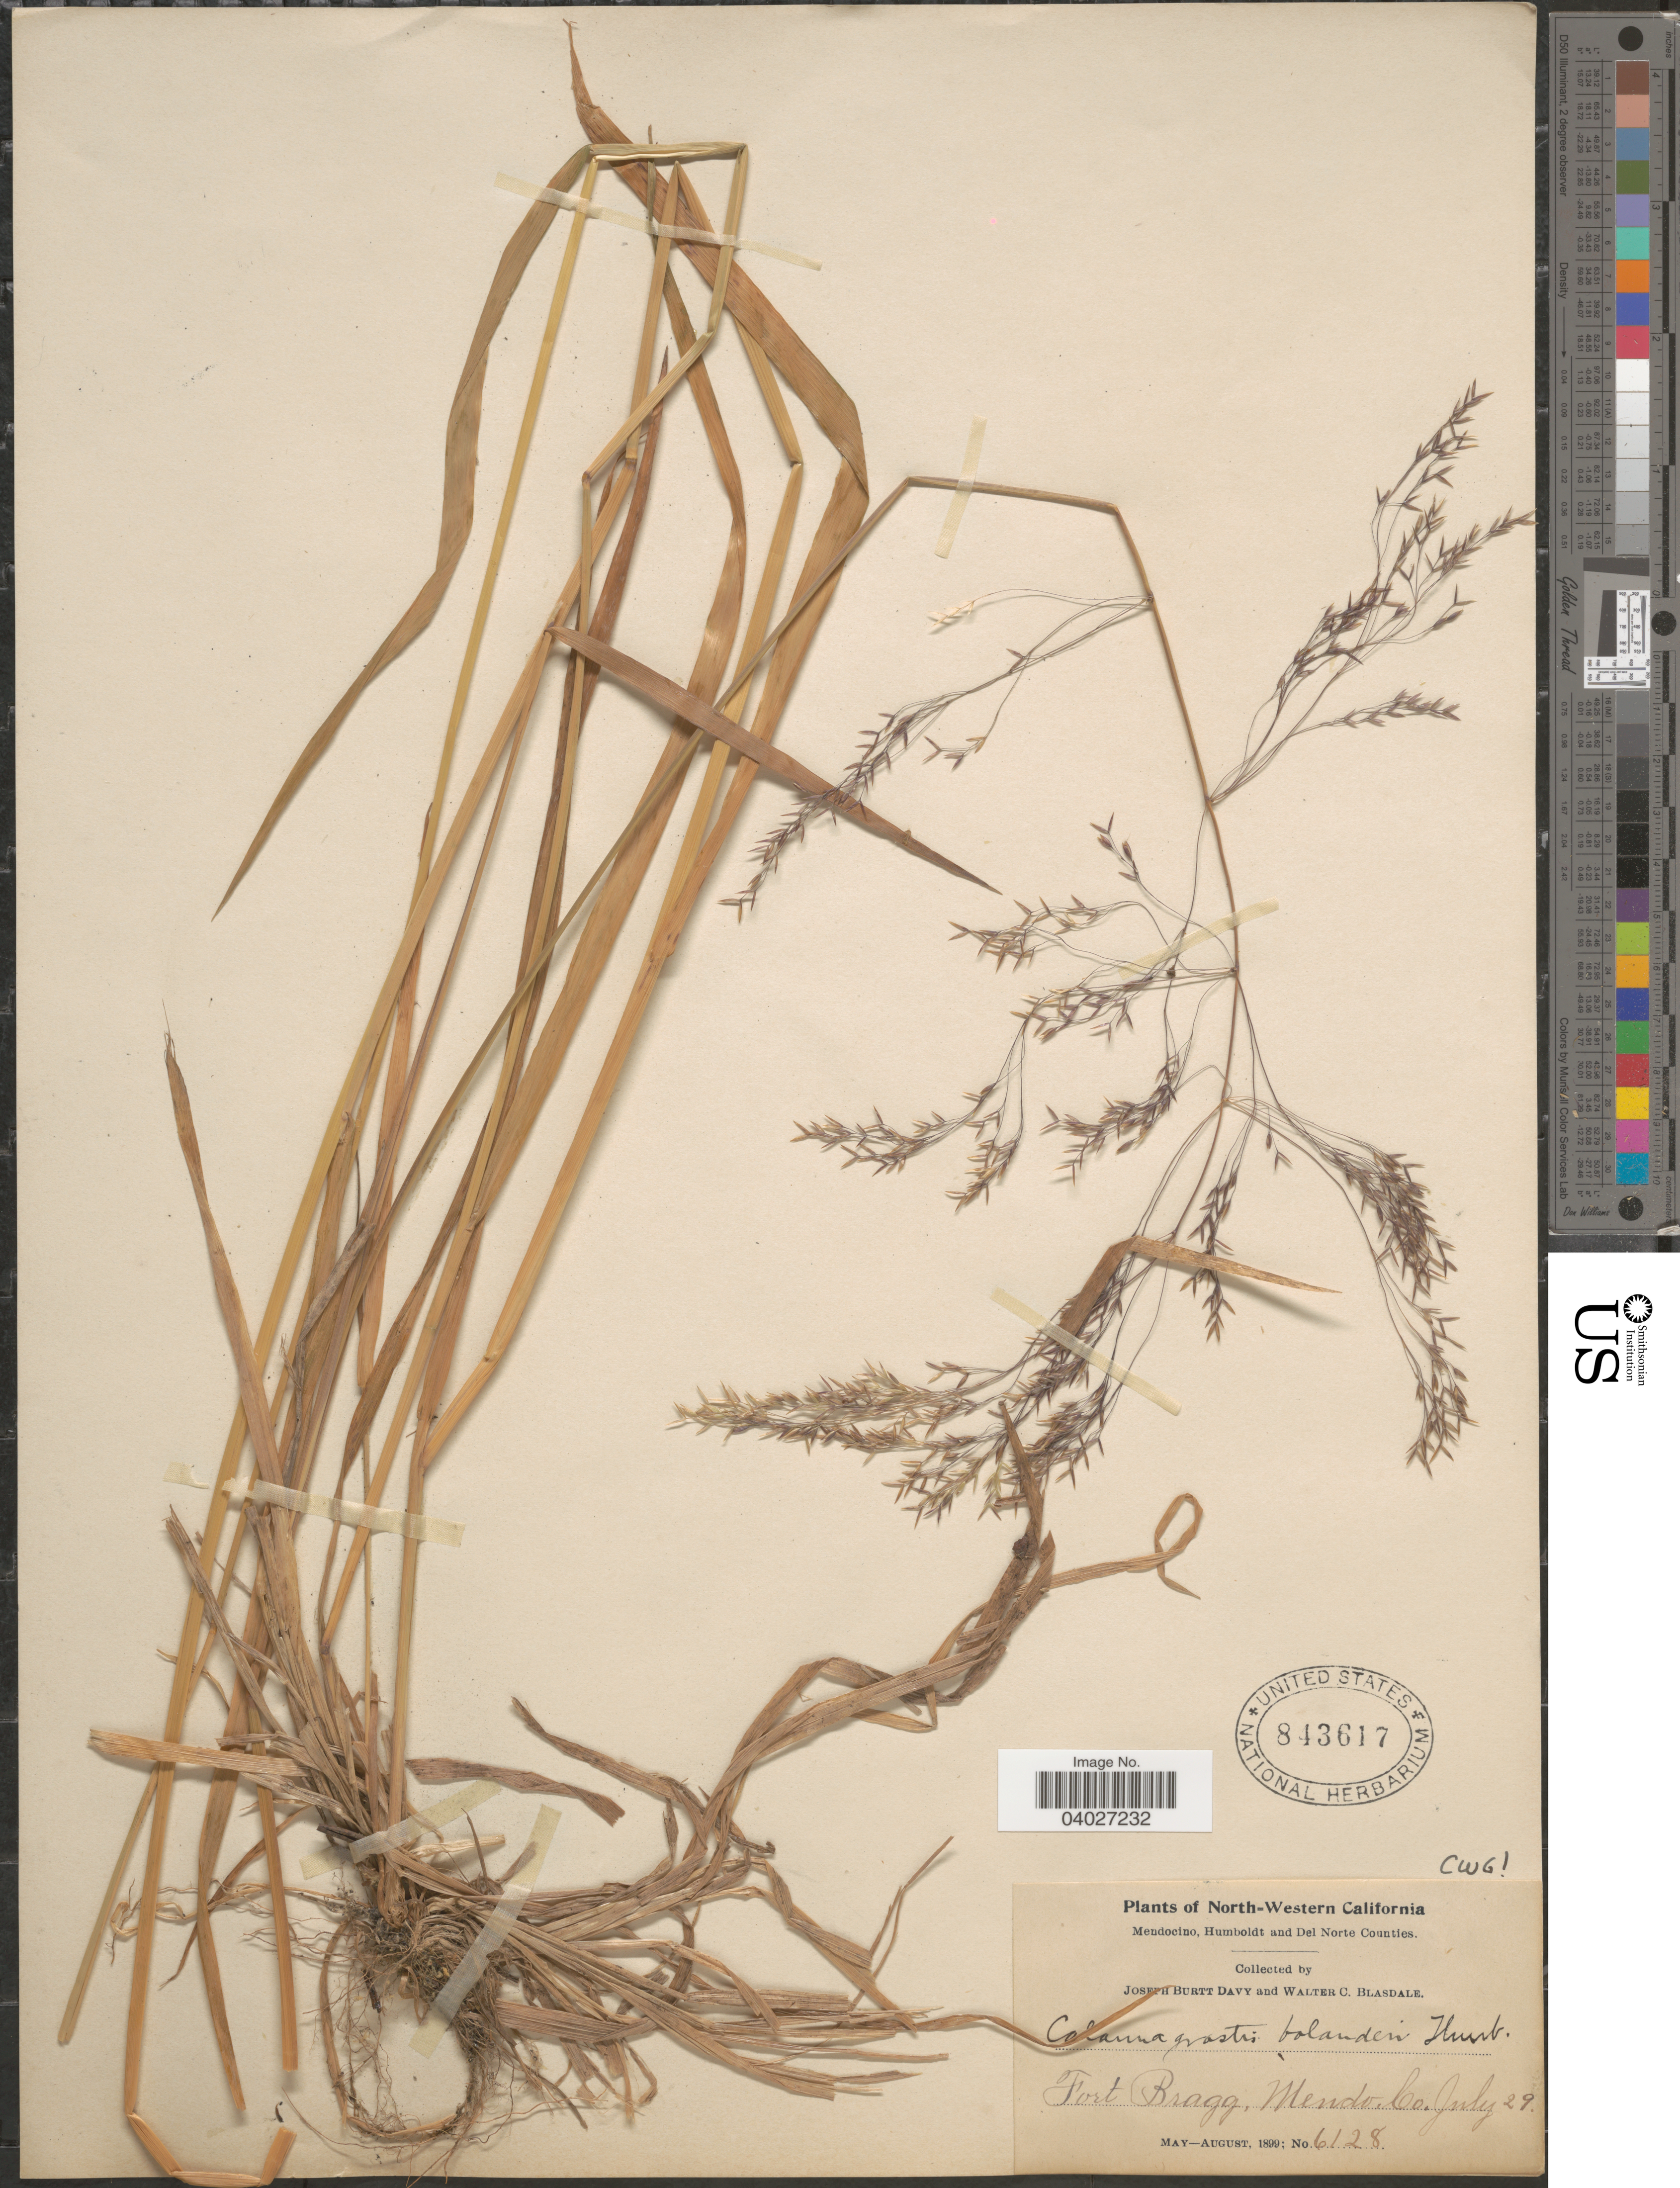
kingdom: Plantae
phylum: Tracheophyta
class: Liliopsida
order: Poales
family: Poaceae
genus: Calamagrostis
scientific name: Calamagrostis bolanderi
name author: Thurb.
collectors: J. Burtt Davy & W. Blasdale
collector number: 6128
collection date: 1899-07-29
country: United States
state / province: California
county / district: Mendocino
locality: North-Western California. Fort Bragg, Mendocino Co.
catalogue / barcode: US 843617